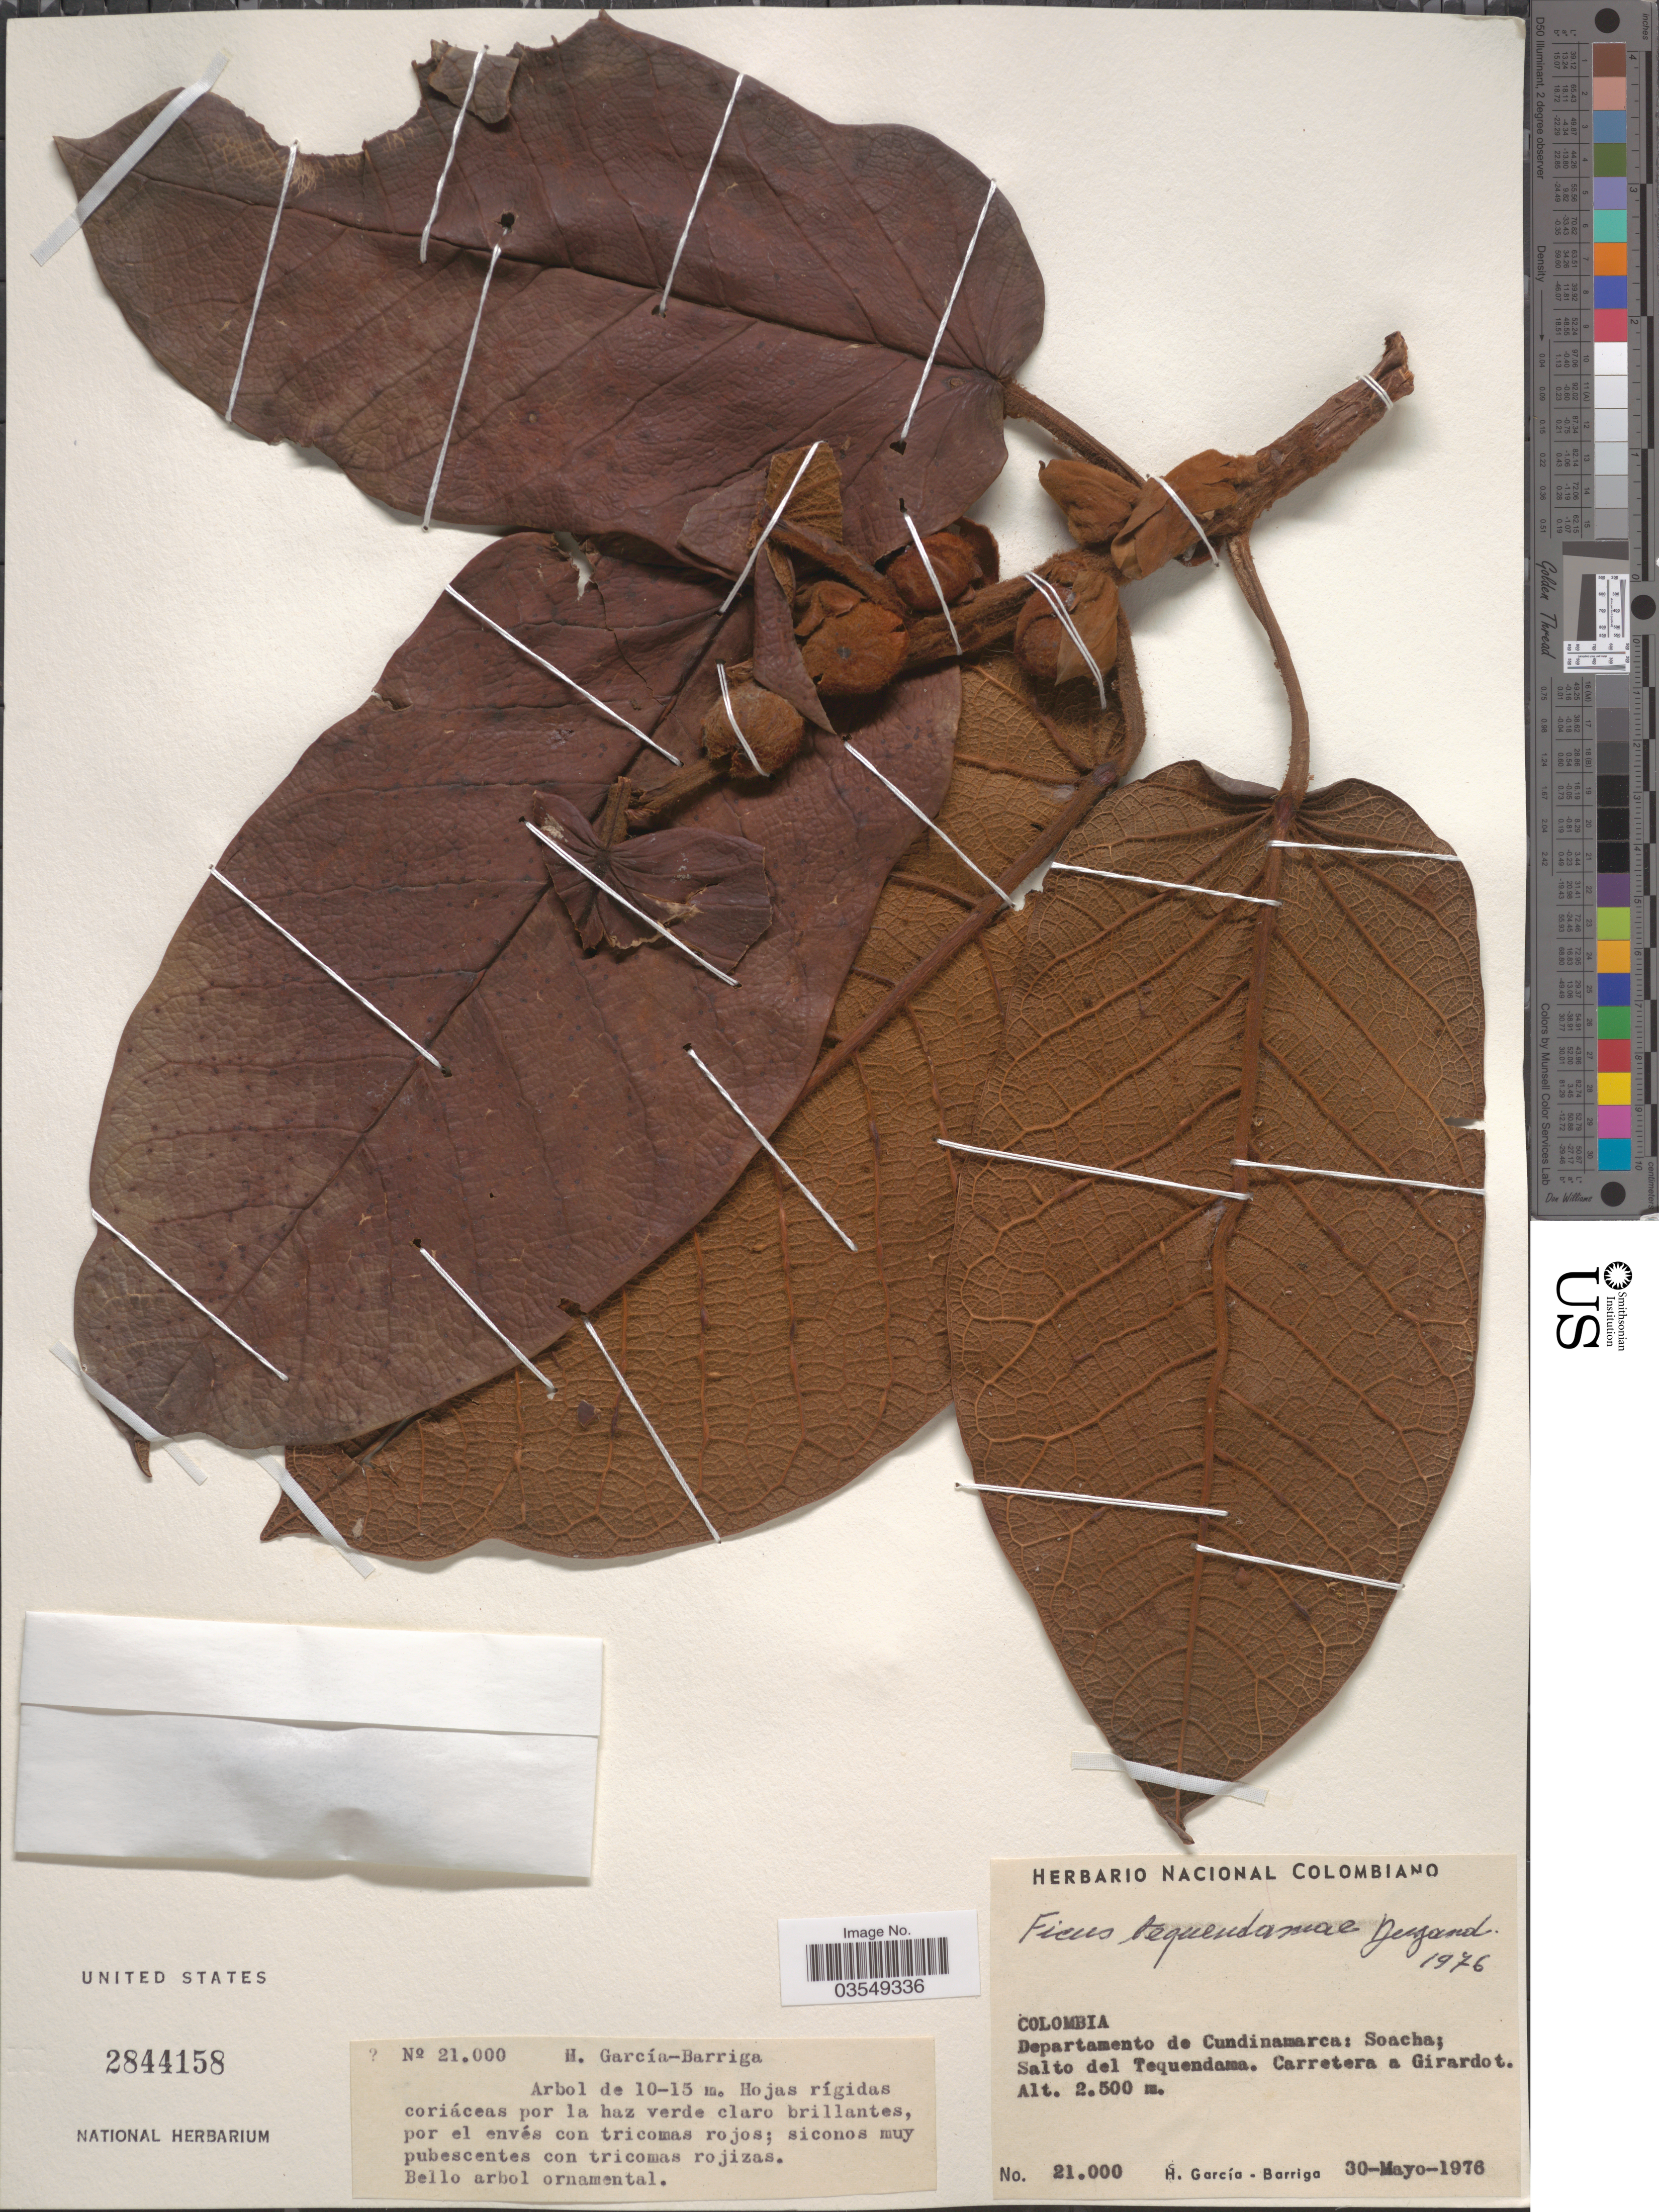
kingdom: Plantae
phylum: Tracheophyta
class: Magnoliopsida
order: Rosales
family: Moraceae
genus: Ficus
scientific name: Ficus tequendamae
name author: Dugand G.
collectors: H. García Barriga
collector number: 21000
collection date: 1976-05-30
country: Colombia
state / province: Cundinamarca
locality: Departamento de Cundinamarca: Soacha; Salto del Tequendama. Carretera a Girardot.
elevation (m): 2500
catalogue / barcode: US 2844158